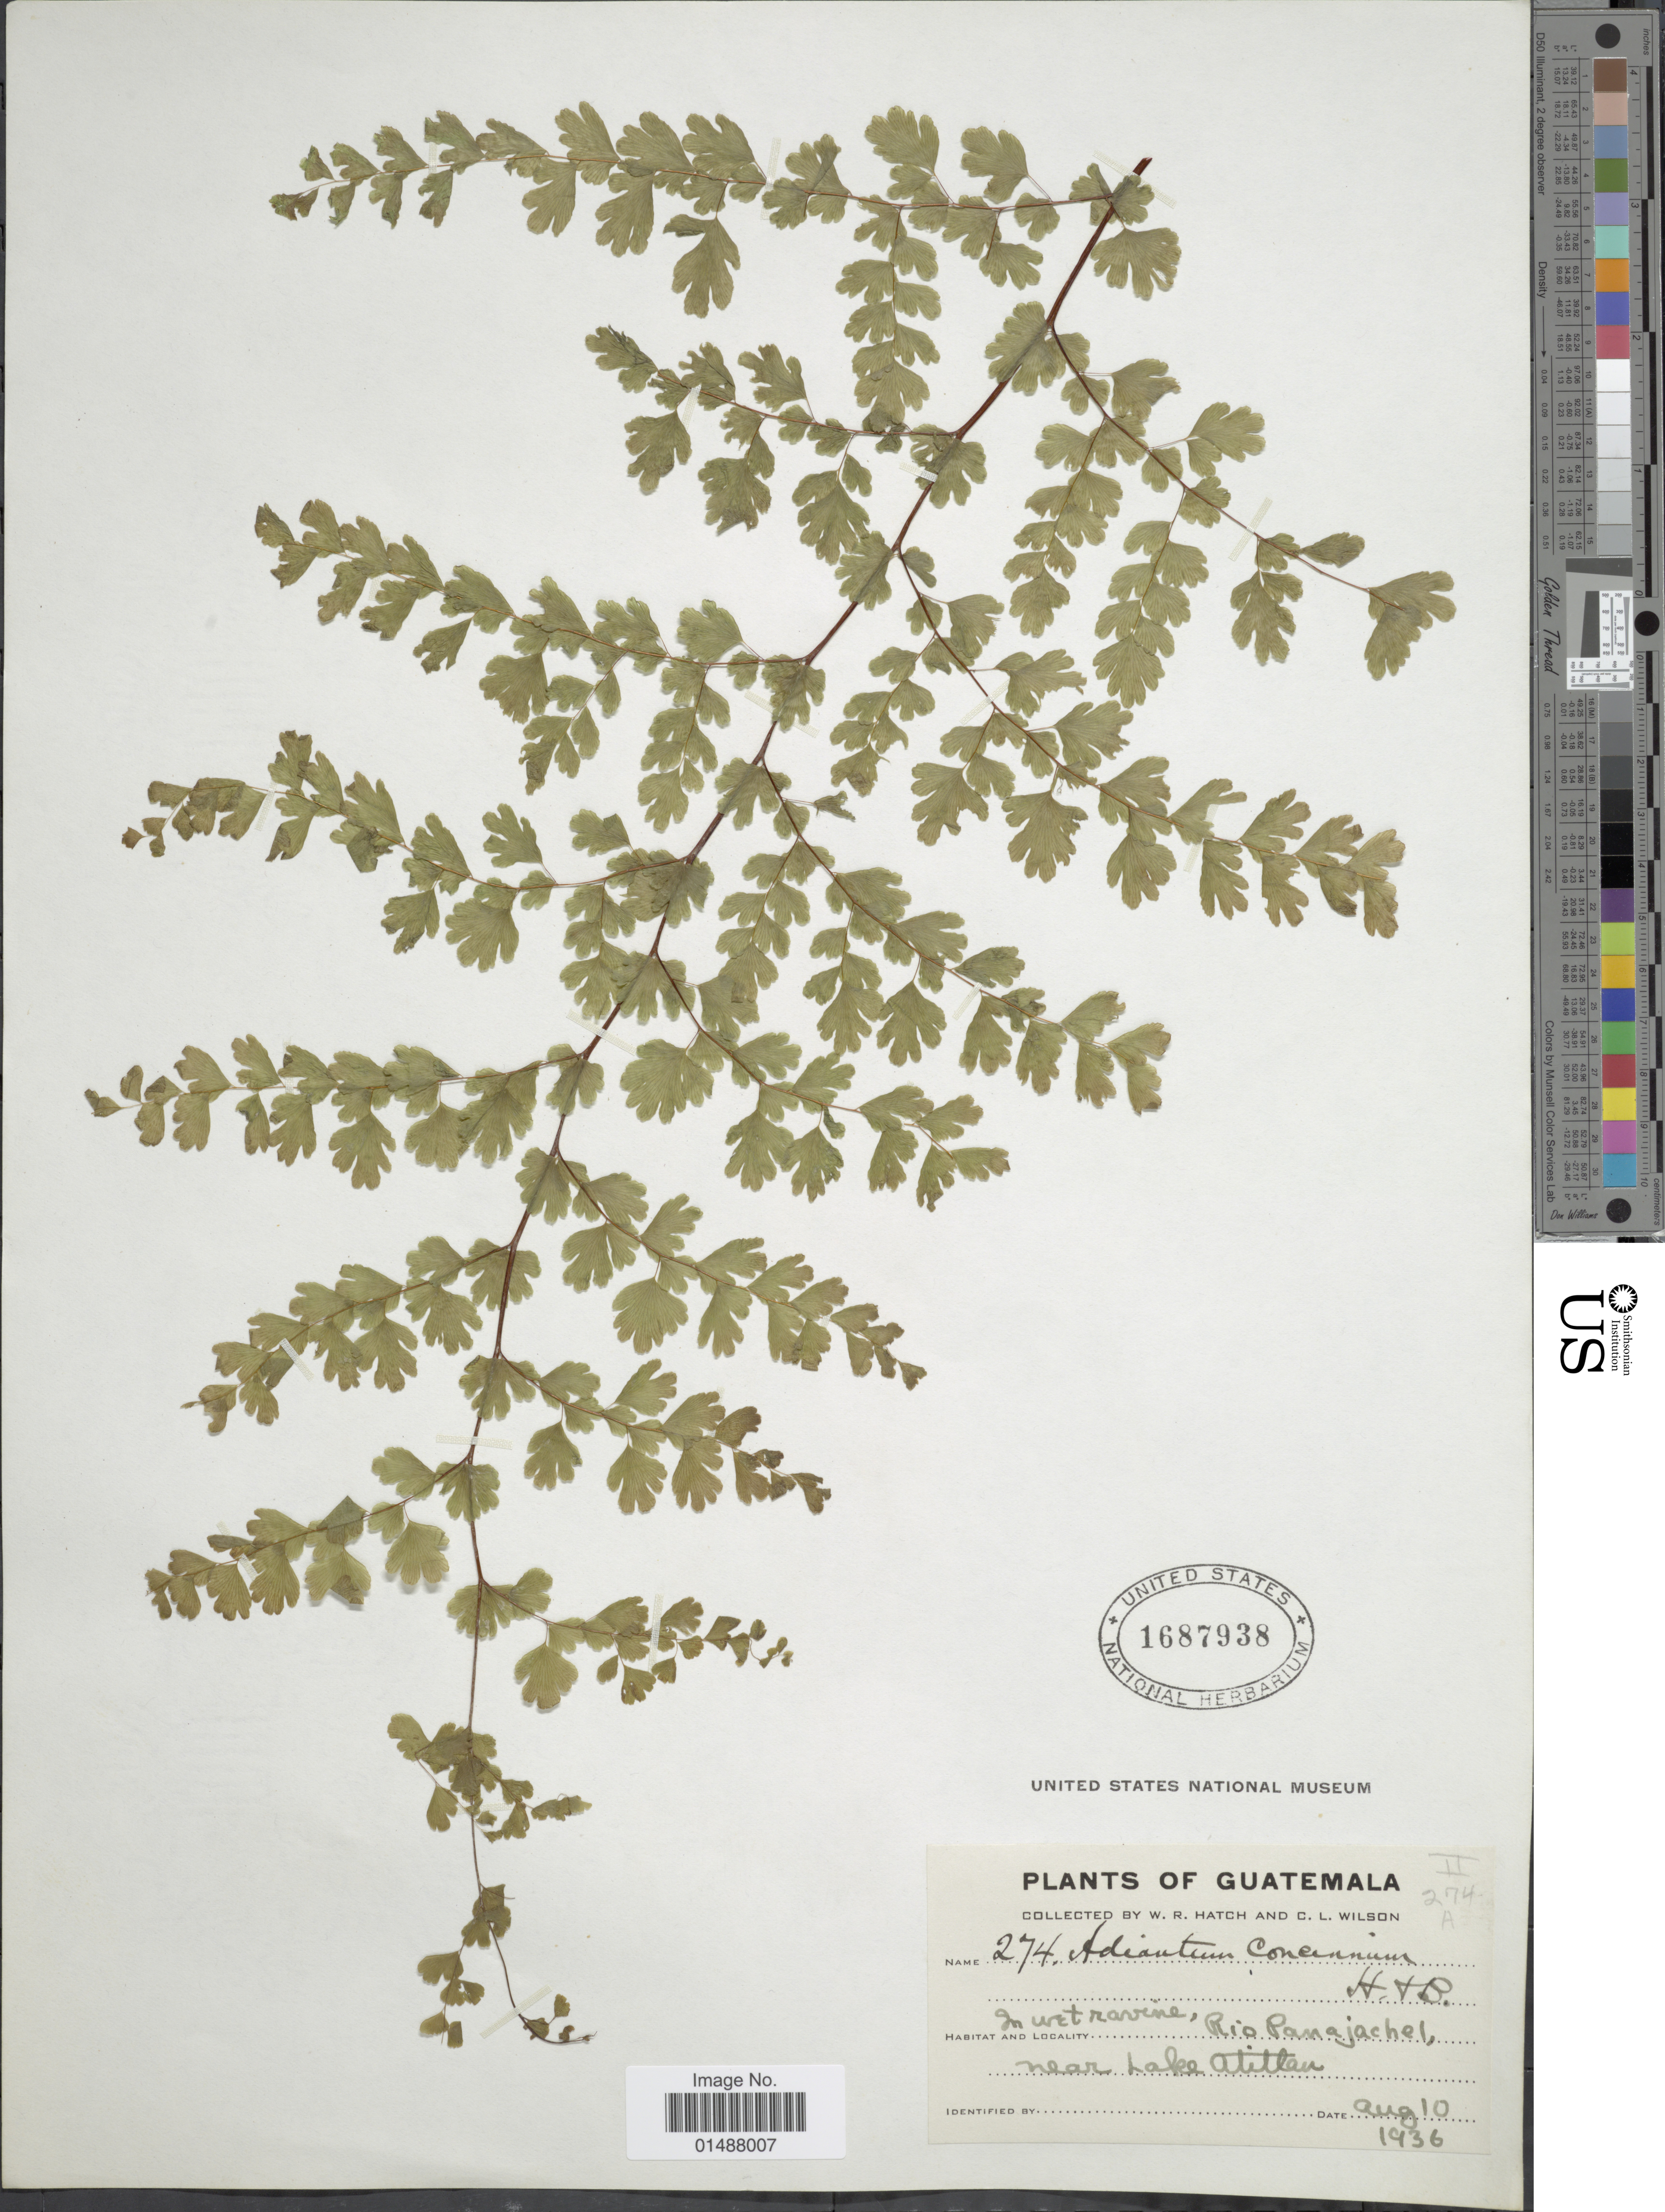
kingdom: Plantae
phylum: Tracheophyta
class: Polypodiopsida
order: Polypodiales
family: Pteridaceae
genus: Adiantum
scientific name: Adiantum concinnum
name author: Humb. & Bonpl. ex Willd.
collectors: W. Hatch & C. L. Wilson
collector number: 274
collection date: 1936-08-10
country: Guatemala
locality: In wet ravine, Rio Panajachel, near Lake Atitlan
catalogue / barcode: US 1687938